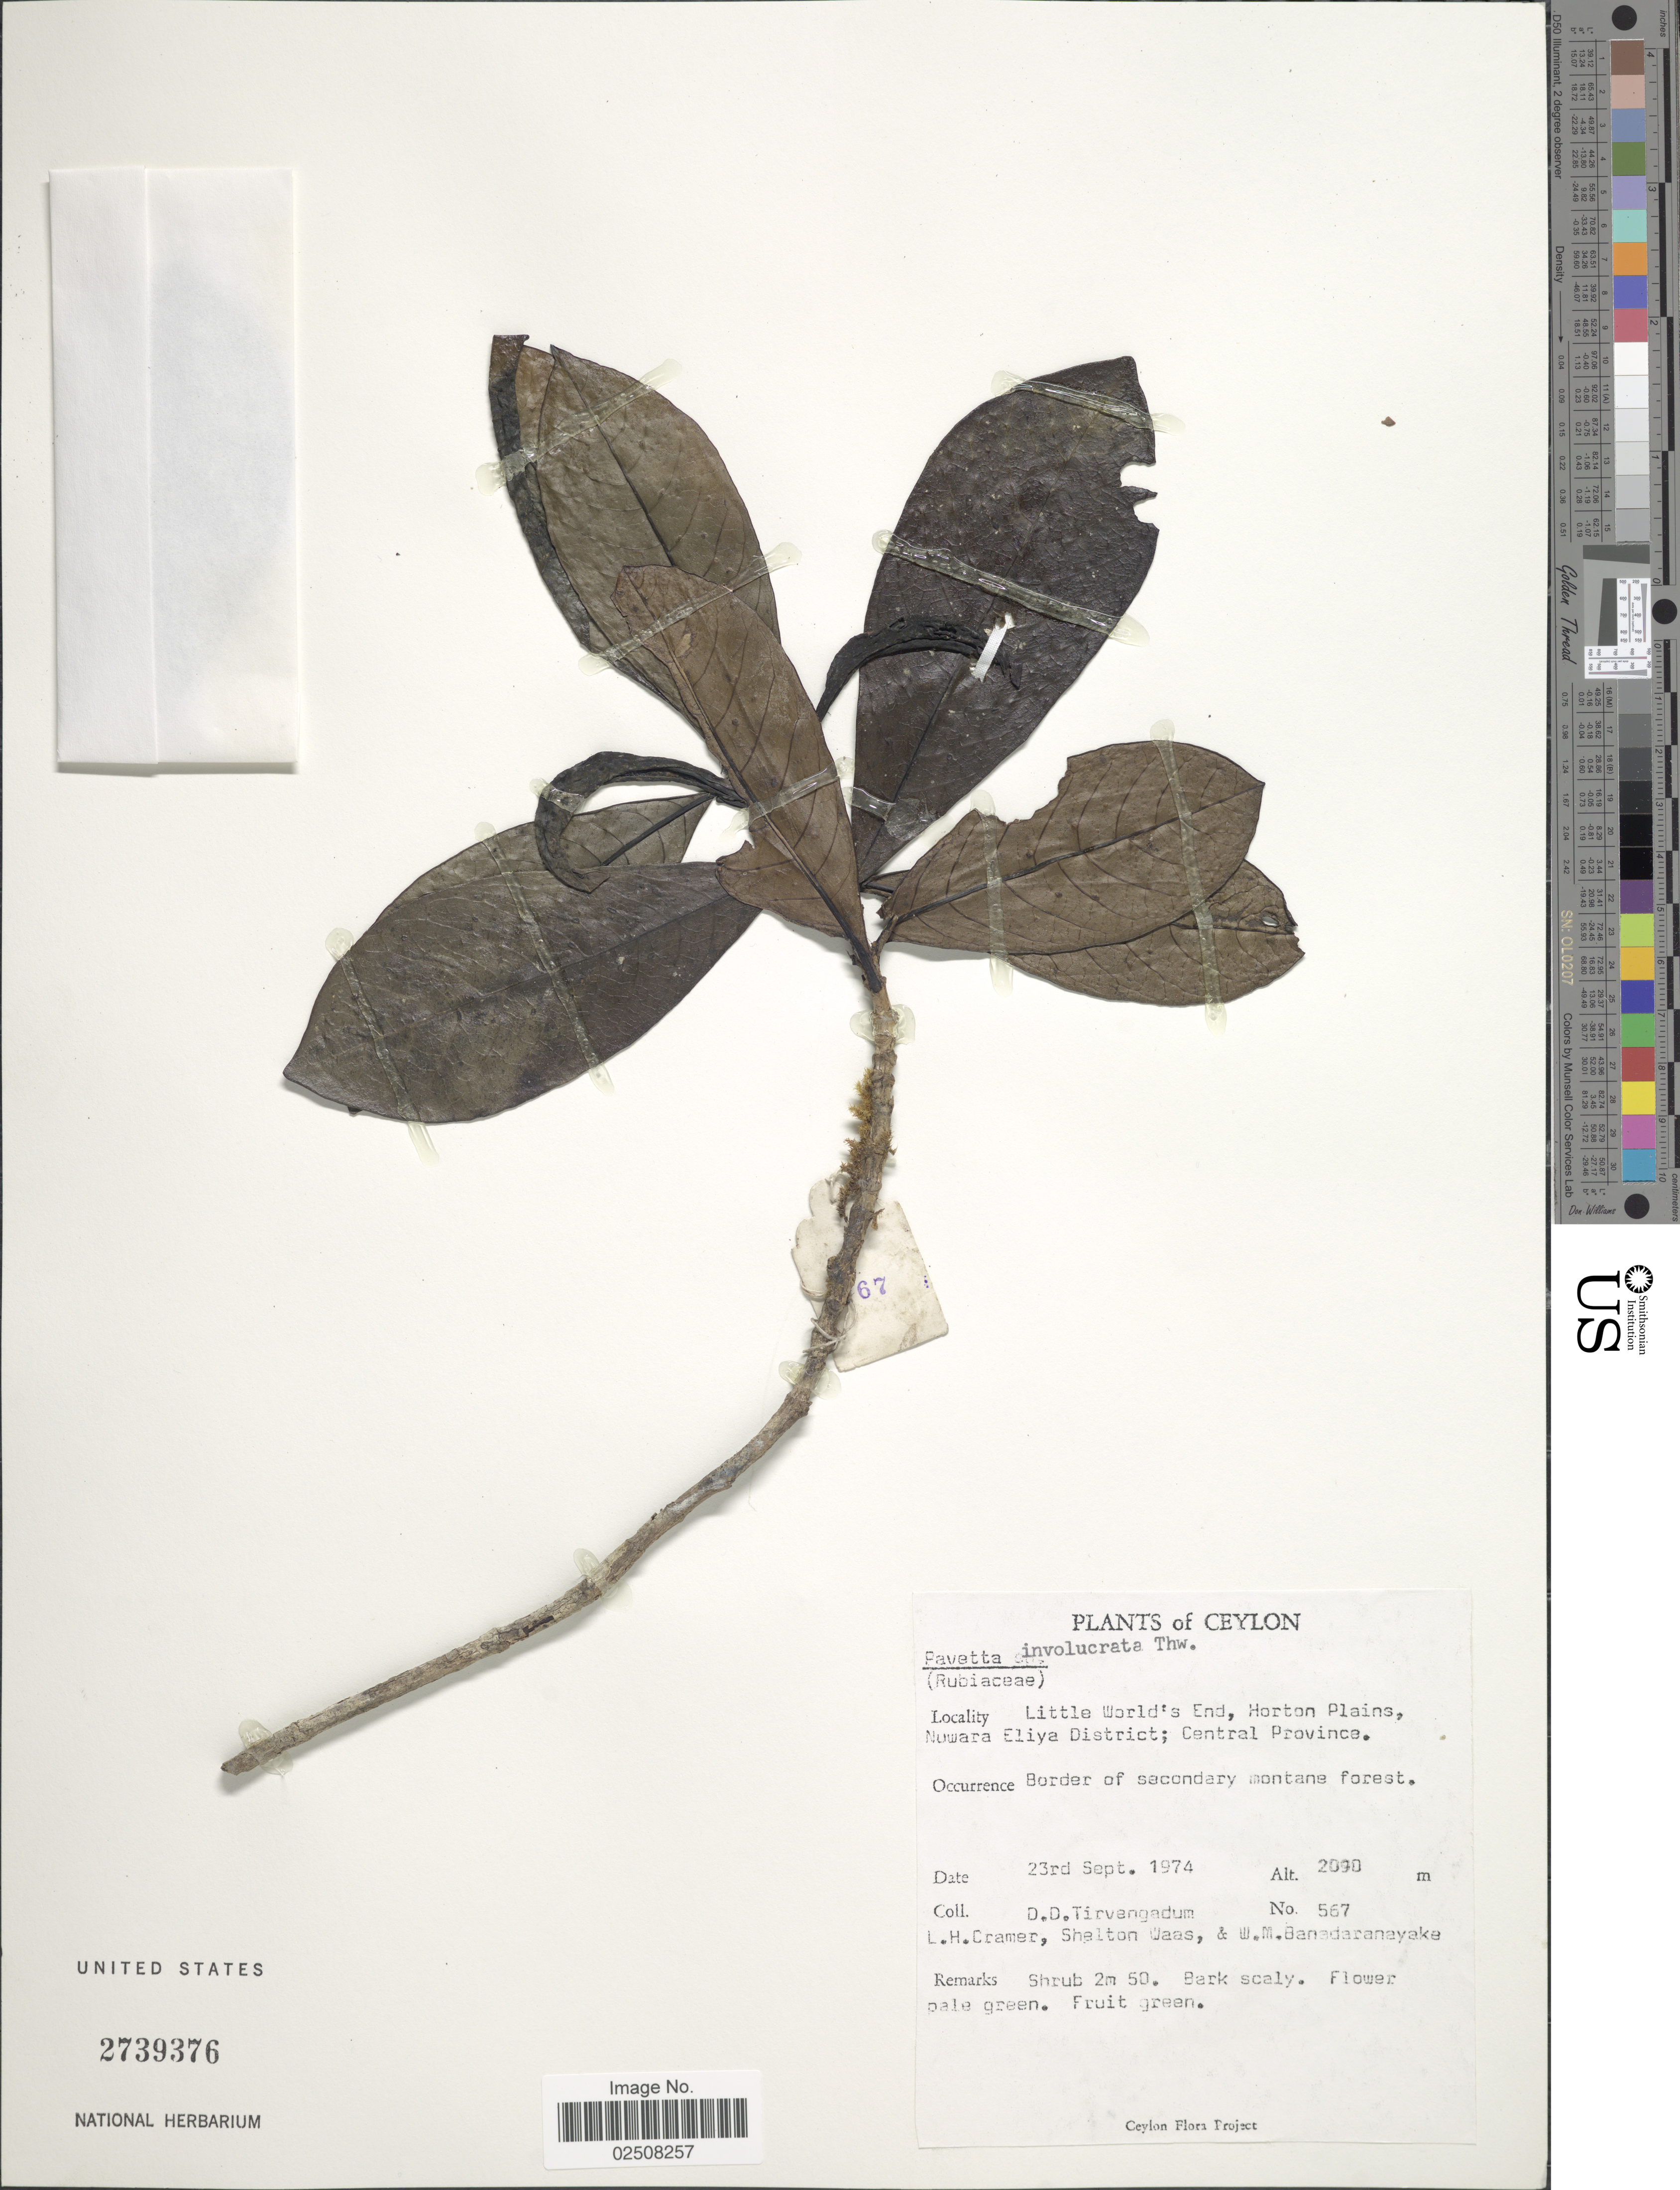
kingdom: Plantae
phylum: Tracheophyta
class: Magnoliopsida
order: Gentianales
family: Rubiaceae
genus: Pavetta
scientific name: Pavetta involucrata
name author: Thwaites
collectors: D. Tirvengadum, L. H. Cramer, S. Waas & W. Bandaranayake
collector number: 567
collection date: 1974-09-23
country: Sri Lanka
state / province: Central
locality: Ceylon, Little World's End, Horton Plains, Nuwara Eliya District; Border of secondary montane forest.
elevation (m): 2000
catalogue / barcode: US 2739376